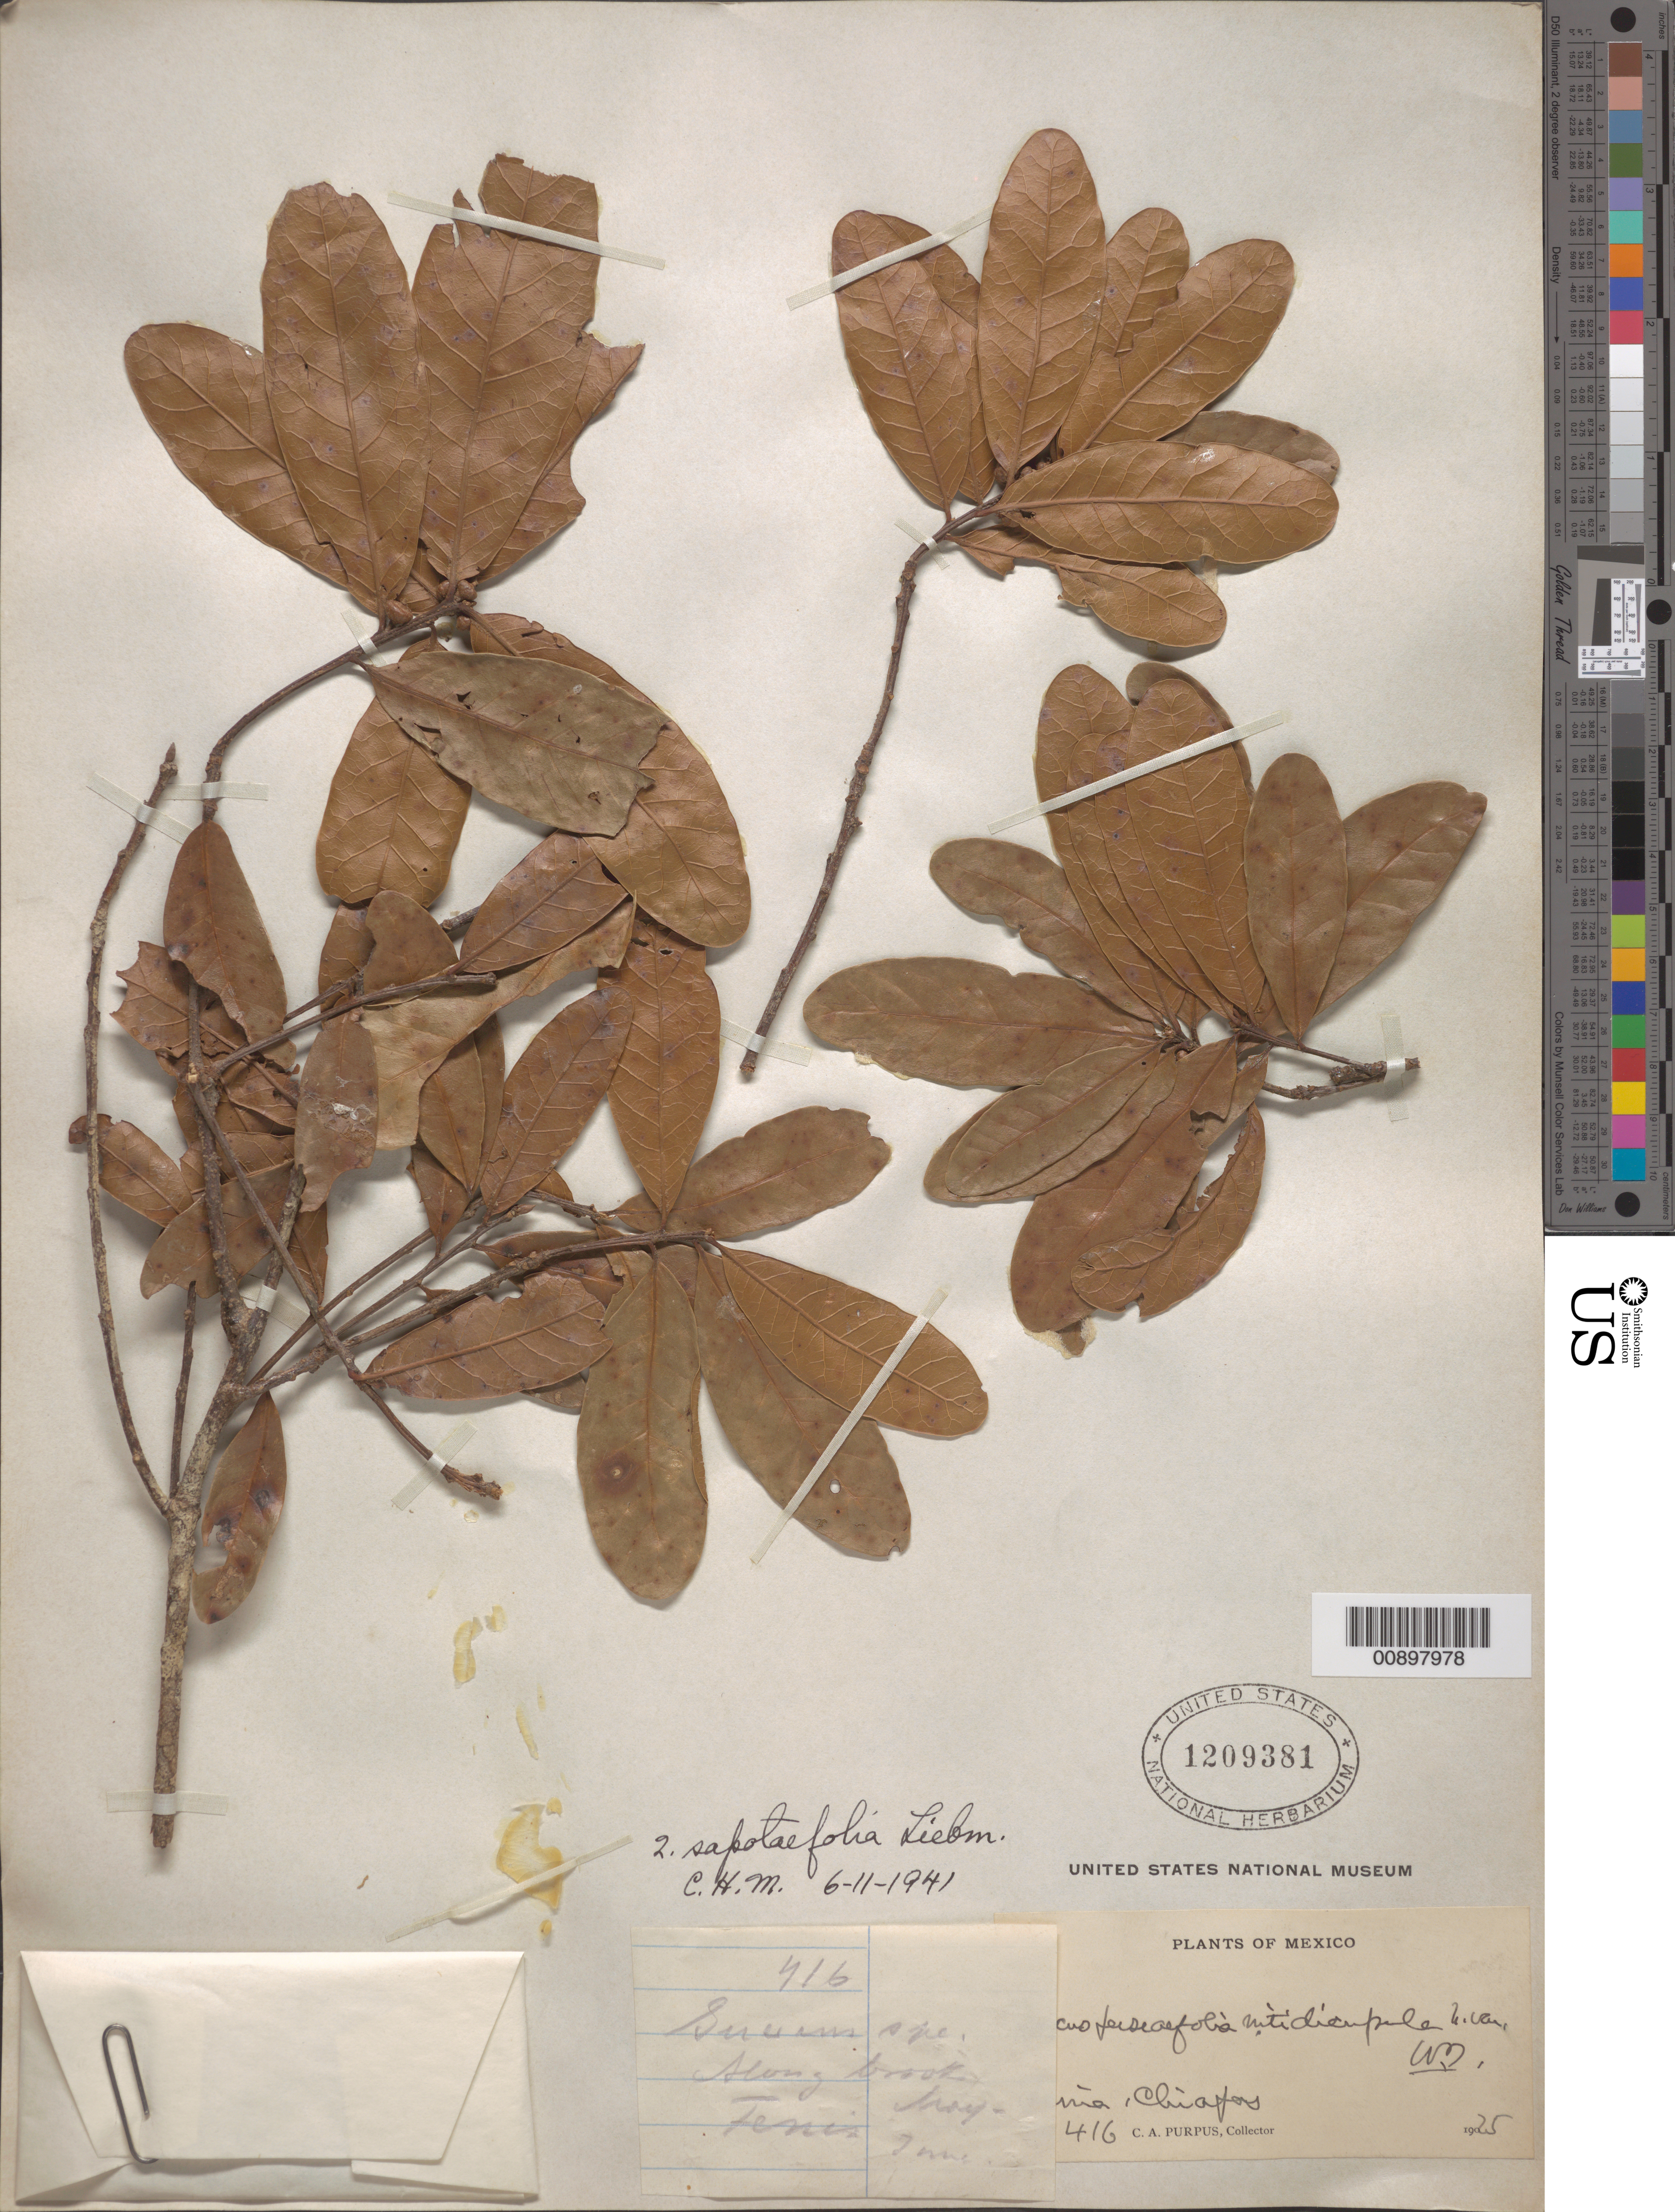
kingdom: Plantae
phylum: Tracheophyta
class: Magnoliopsida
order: Fagales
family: Fagaceae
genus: Quercus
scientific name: Quercus sapotifolia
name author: Liebm.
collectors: C. A. Purpus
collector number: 416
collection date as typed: May 1925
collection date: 1925-05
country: Mexico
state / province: Chiapas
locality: Fenia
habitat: Along brook.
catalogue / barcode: US 1209381